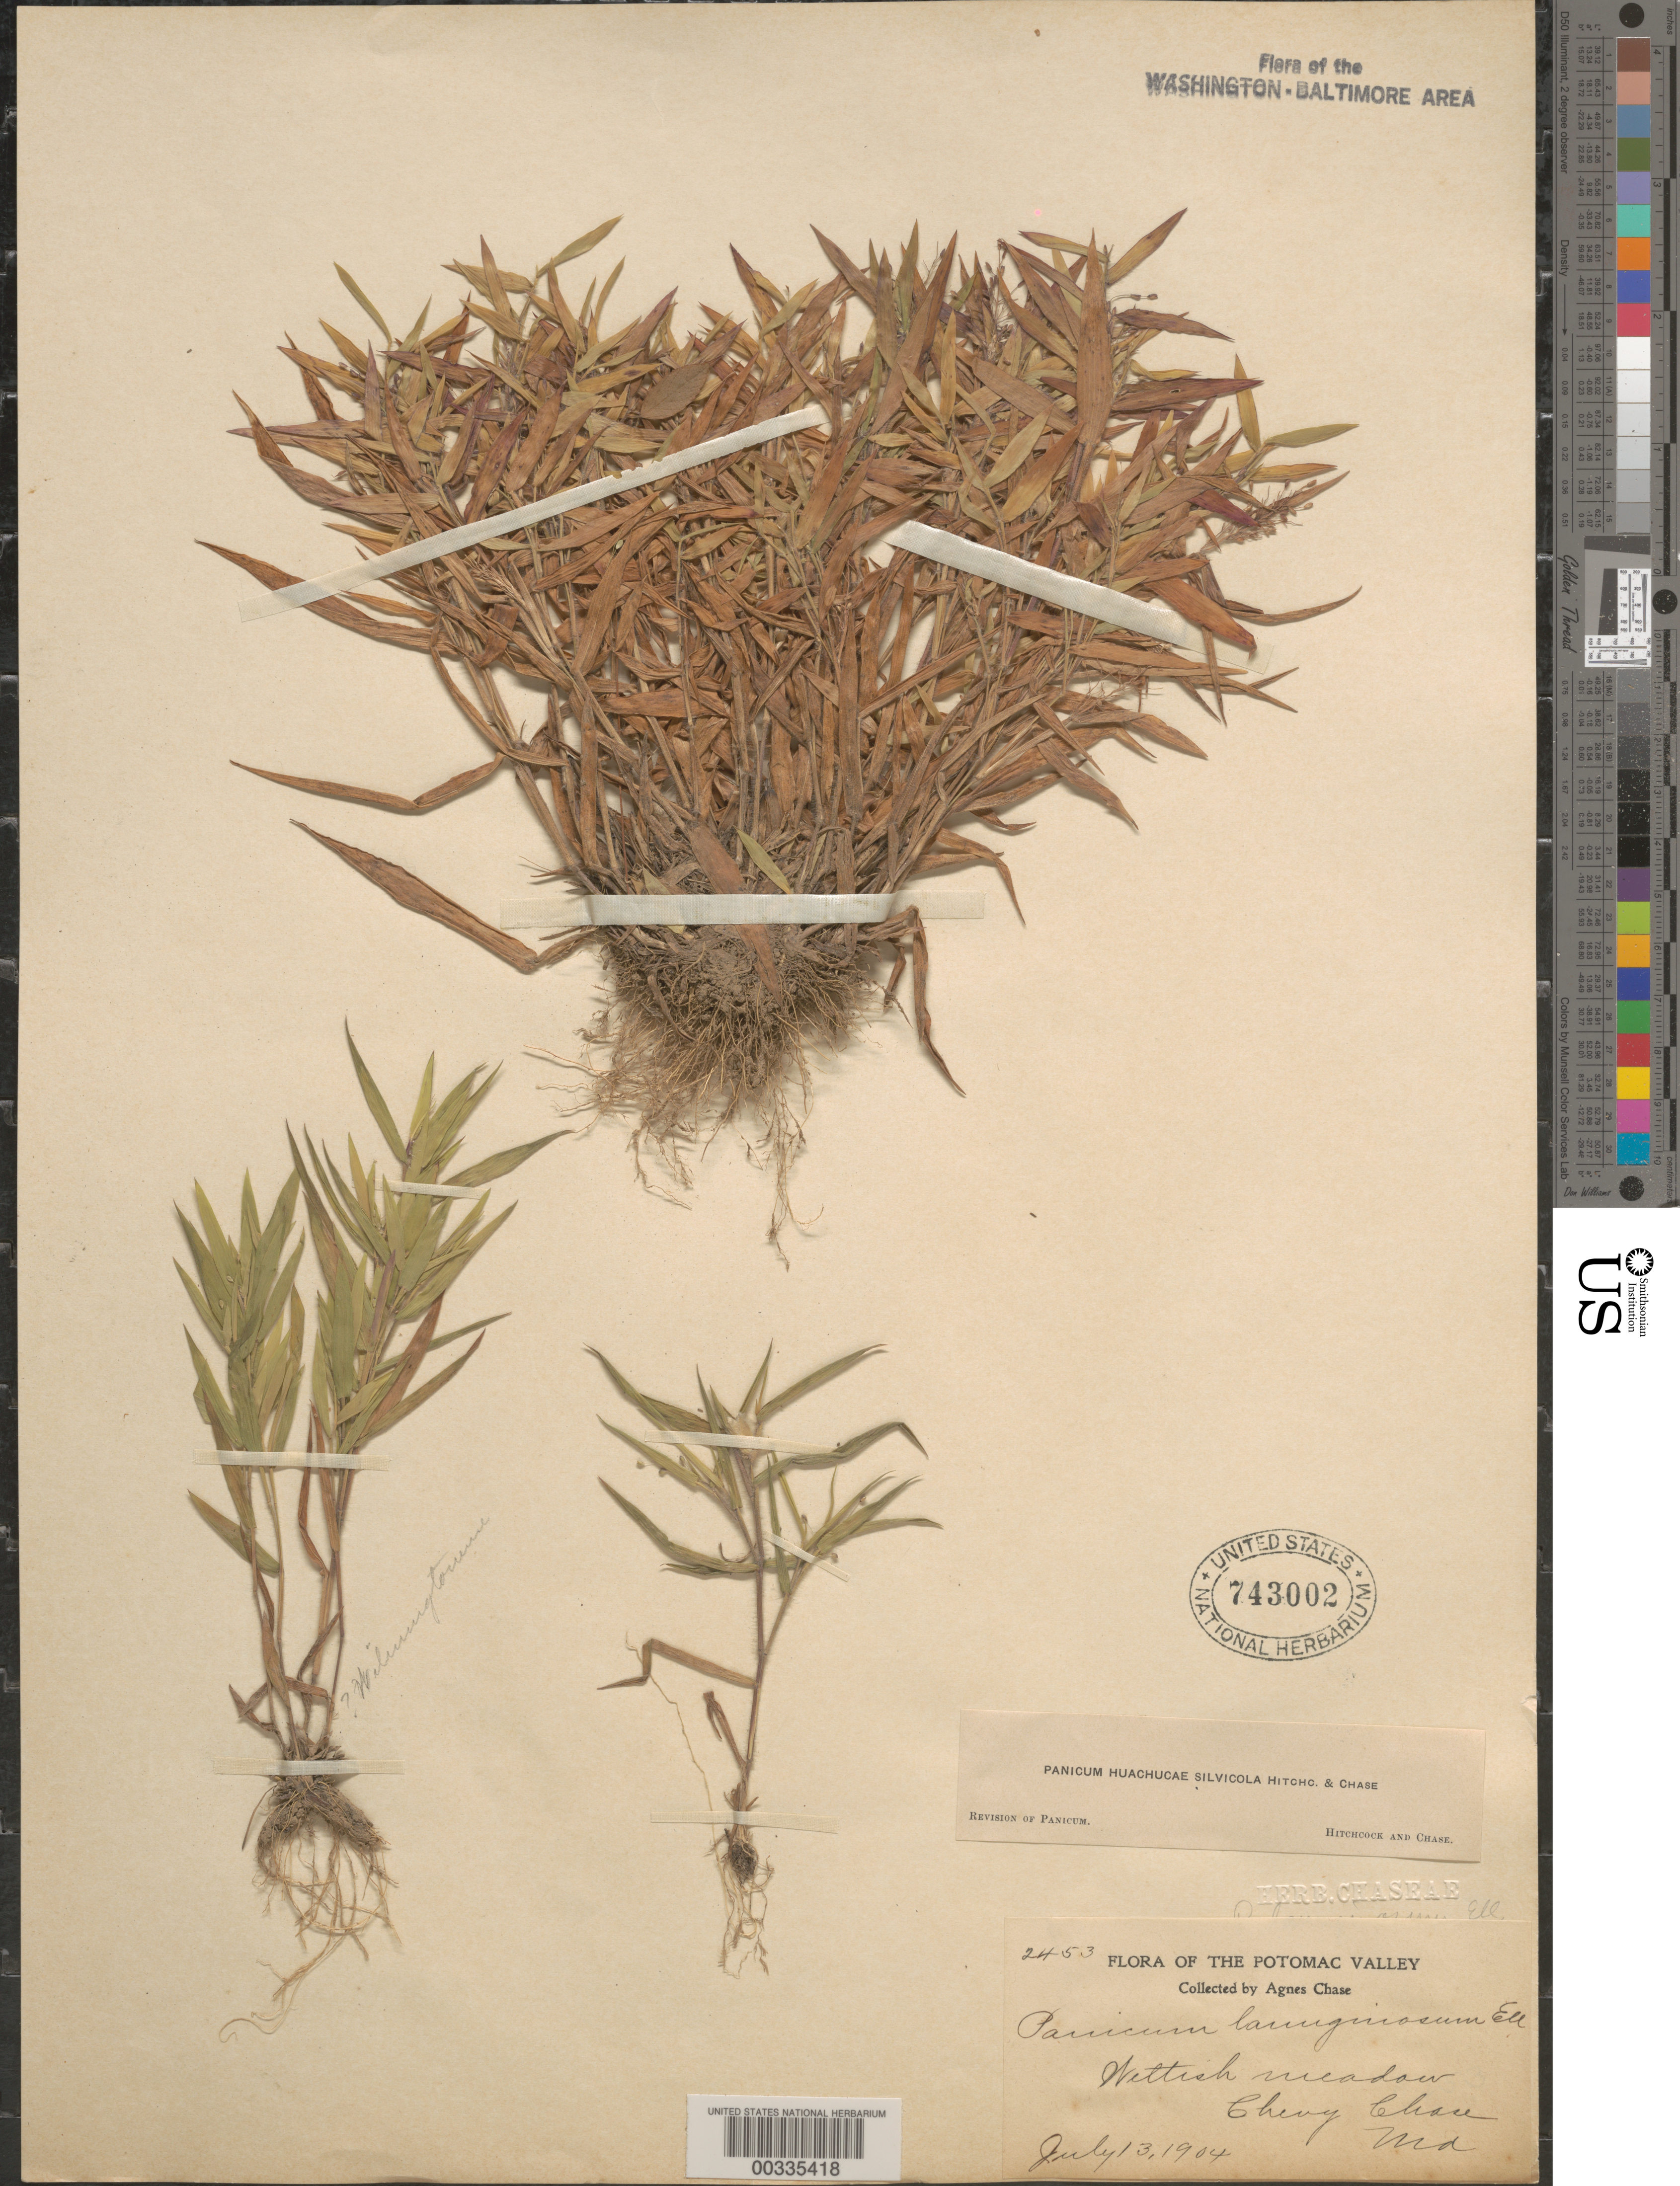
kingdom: Plantae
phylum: Tracheophyta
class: Liliopsida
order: Poales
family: Poaceae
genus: Dichanthelium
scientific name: Dichanthelium acuminatum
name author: (Sw.) Gould & C.A. Clark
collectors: A. Chase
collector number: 2453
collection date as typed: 13 Jul 1904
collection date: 1904-07-13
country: United States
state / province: Maryland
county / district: Montgomery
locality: Chevy Chase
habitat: Wettish meadow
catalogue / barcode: US 743002